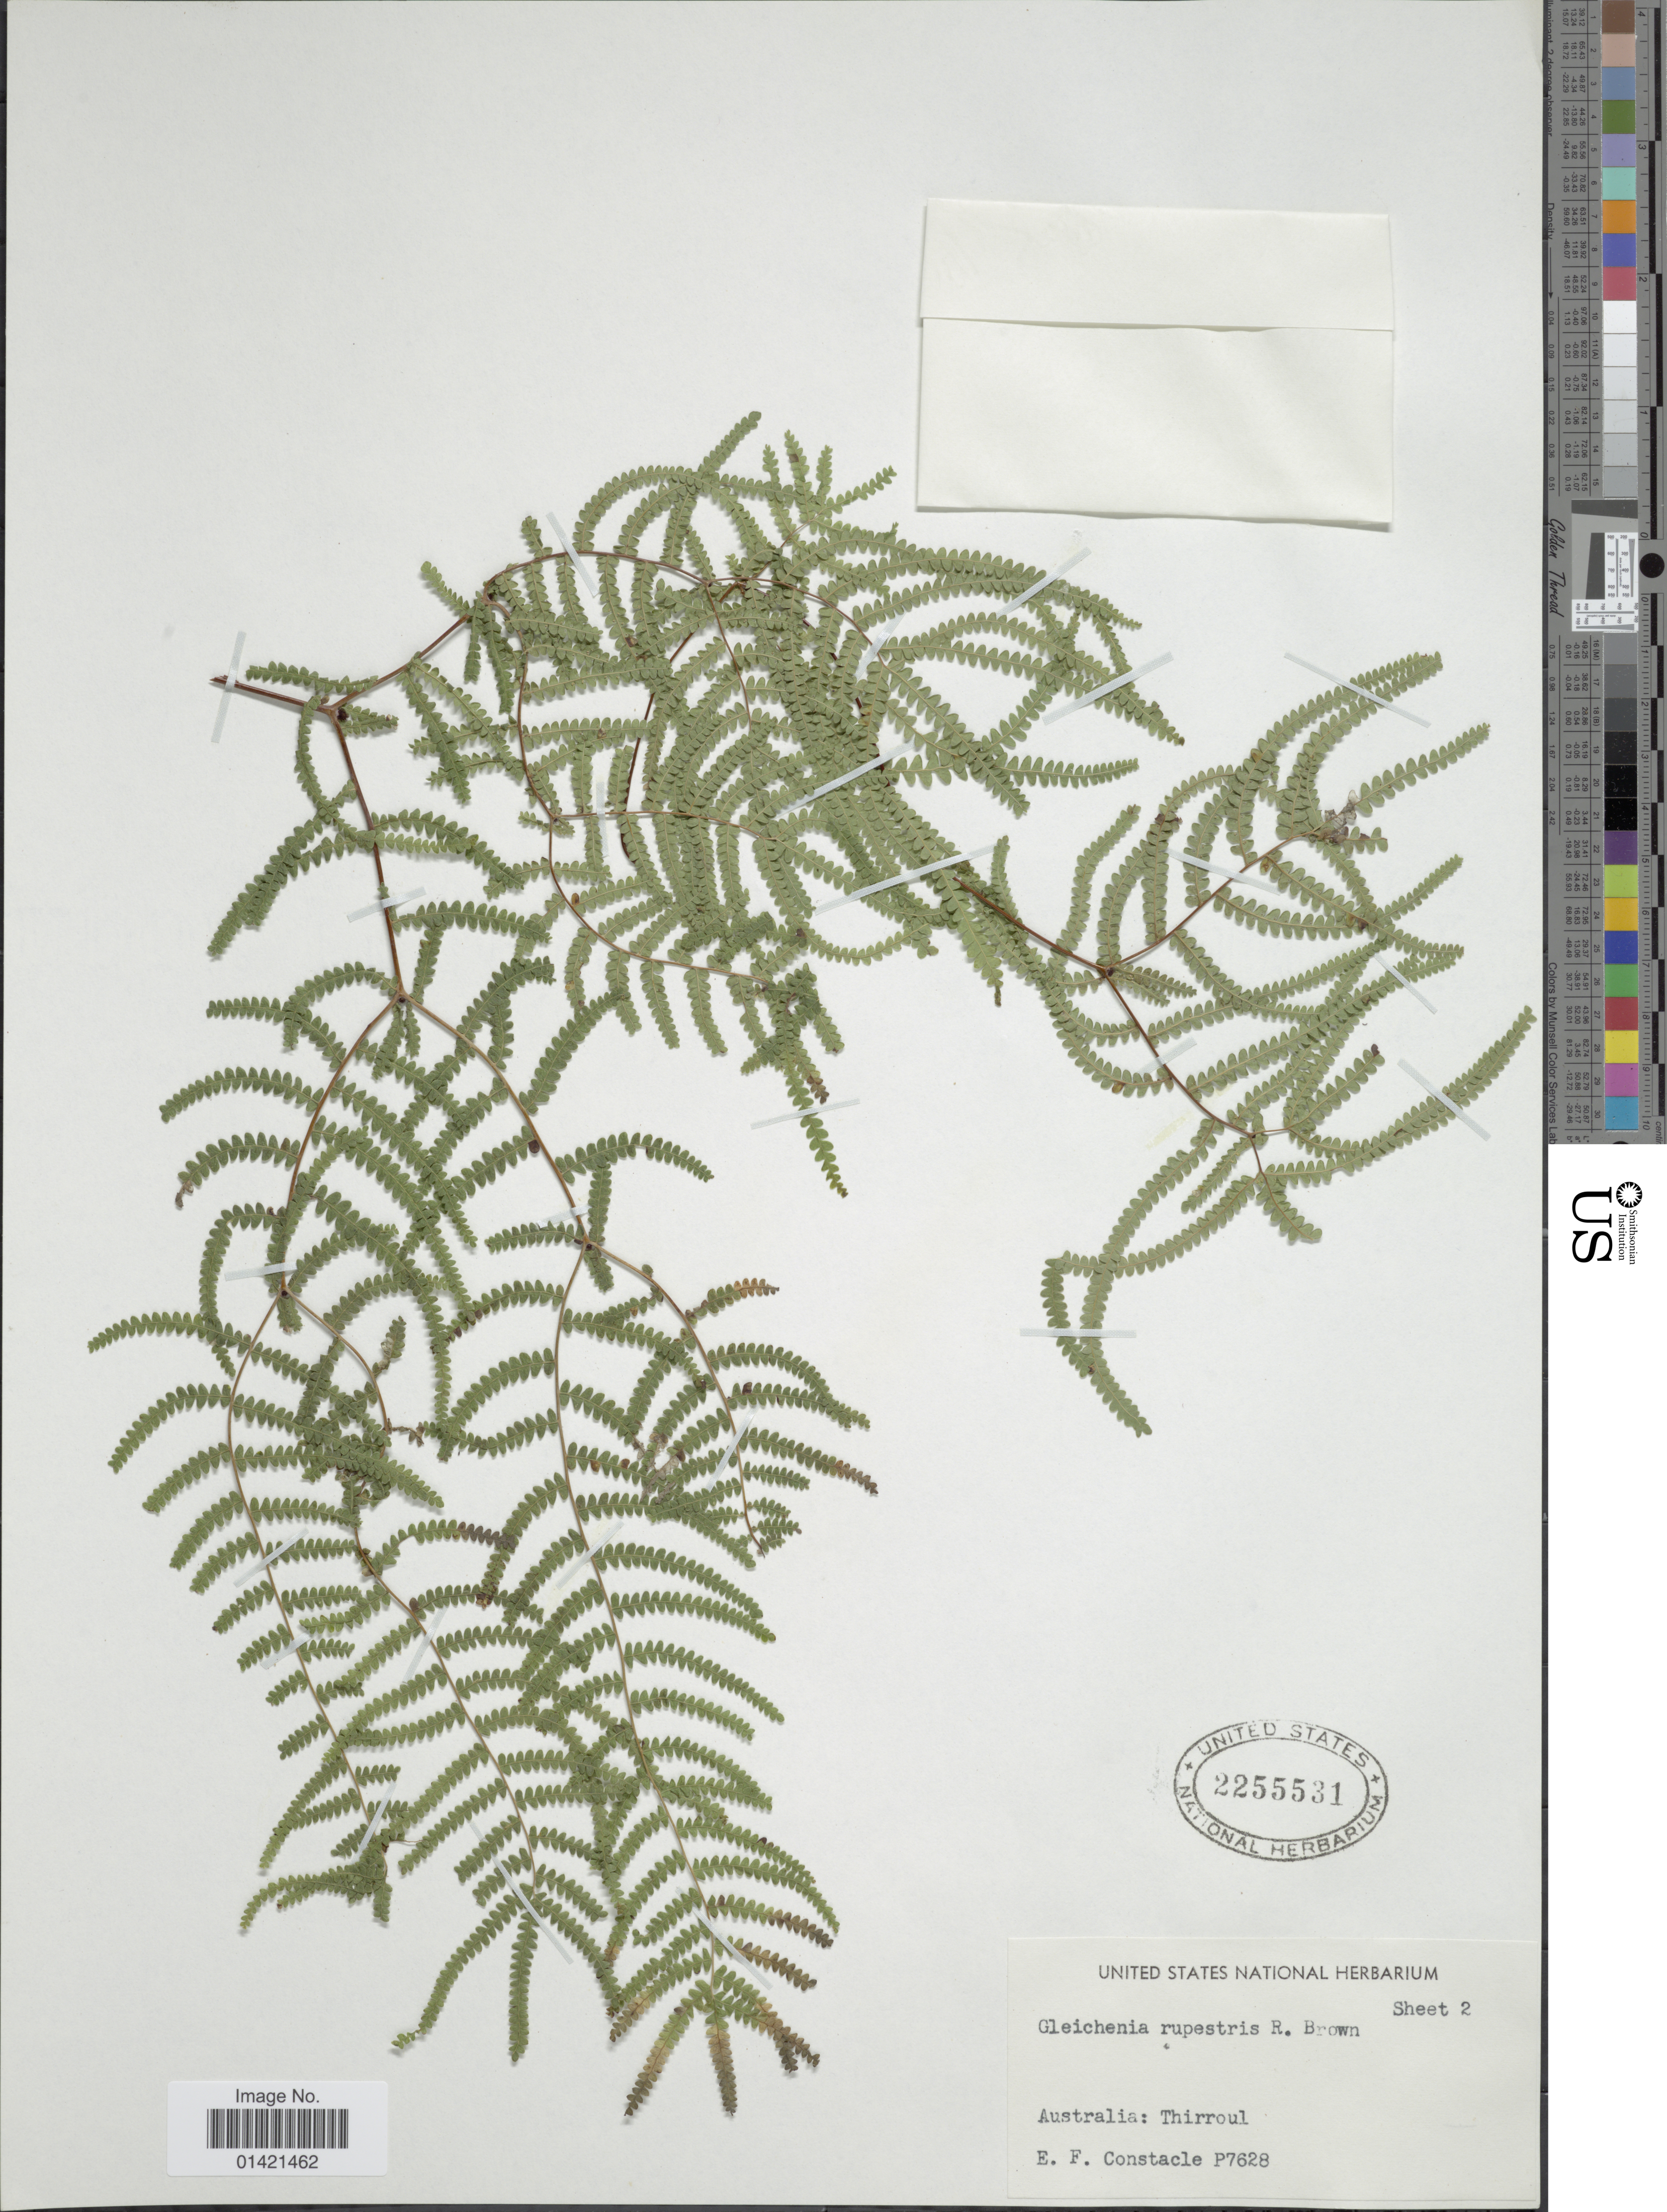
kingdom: Plantae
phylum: Tracheophyta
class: Polypodiopsida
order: Gleicheniales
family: Gleicheniaceae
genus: Gleichenia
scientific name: Gleichenia rupestris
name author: R. Br.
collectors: E. F. Constable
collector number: P7628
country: Australia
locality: Thirroul.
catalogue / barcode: US 2255531